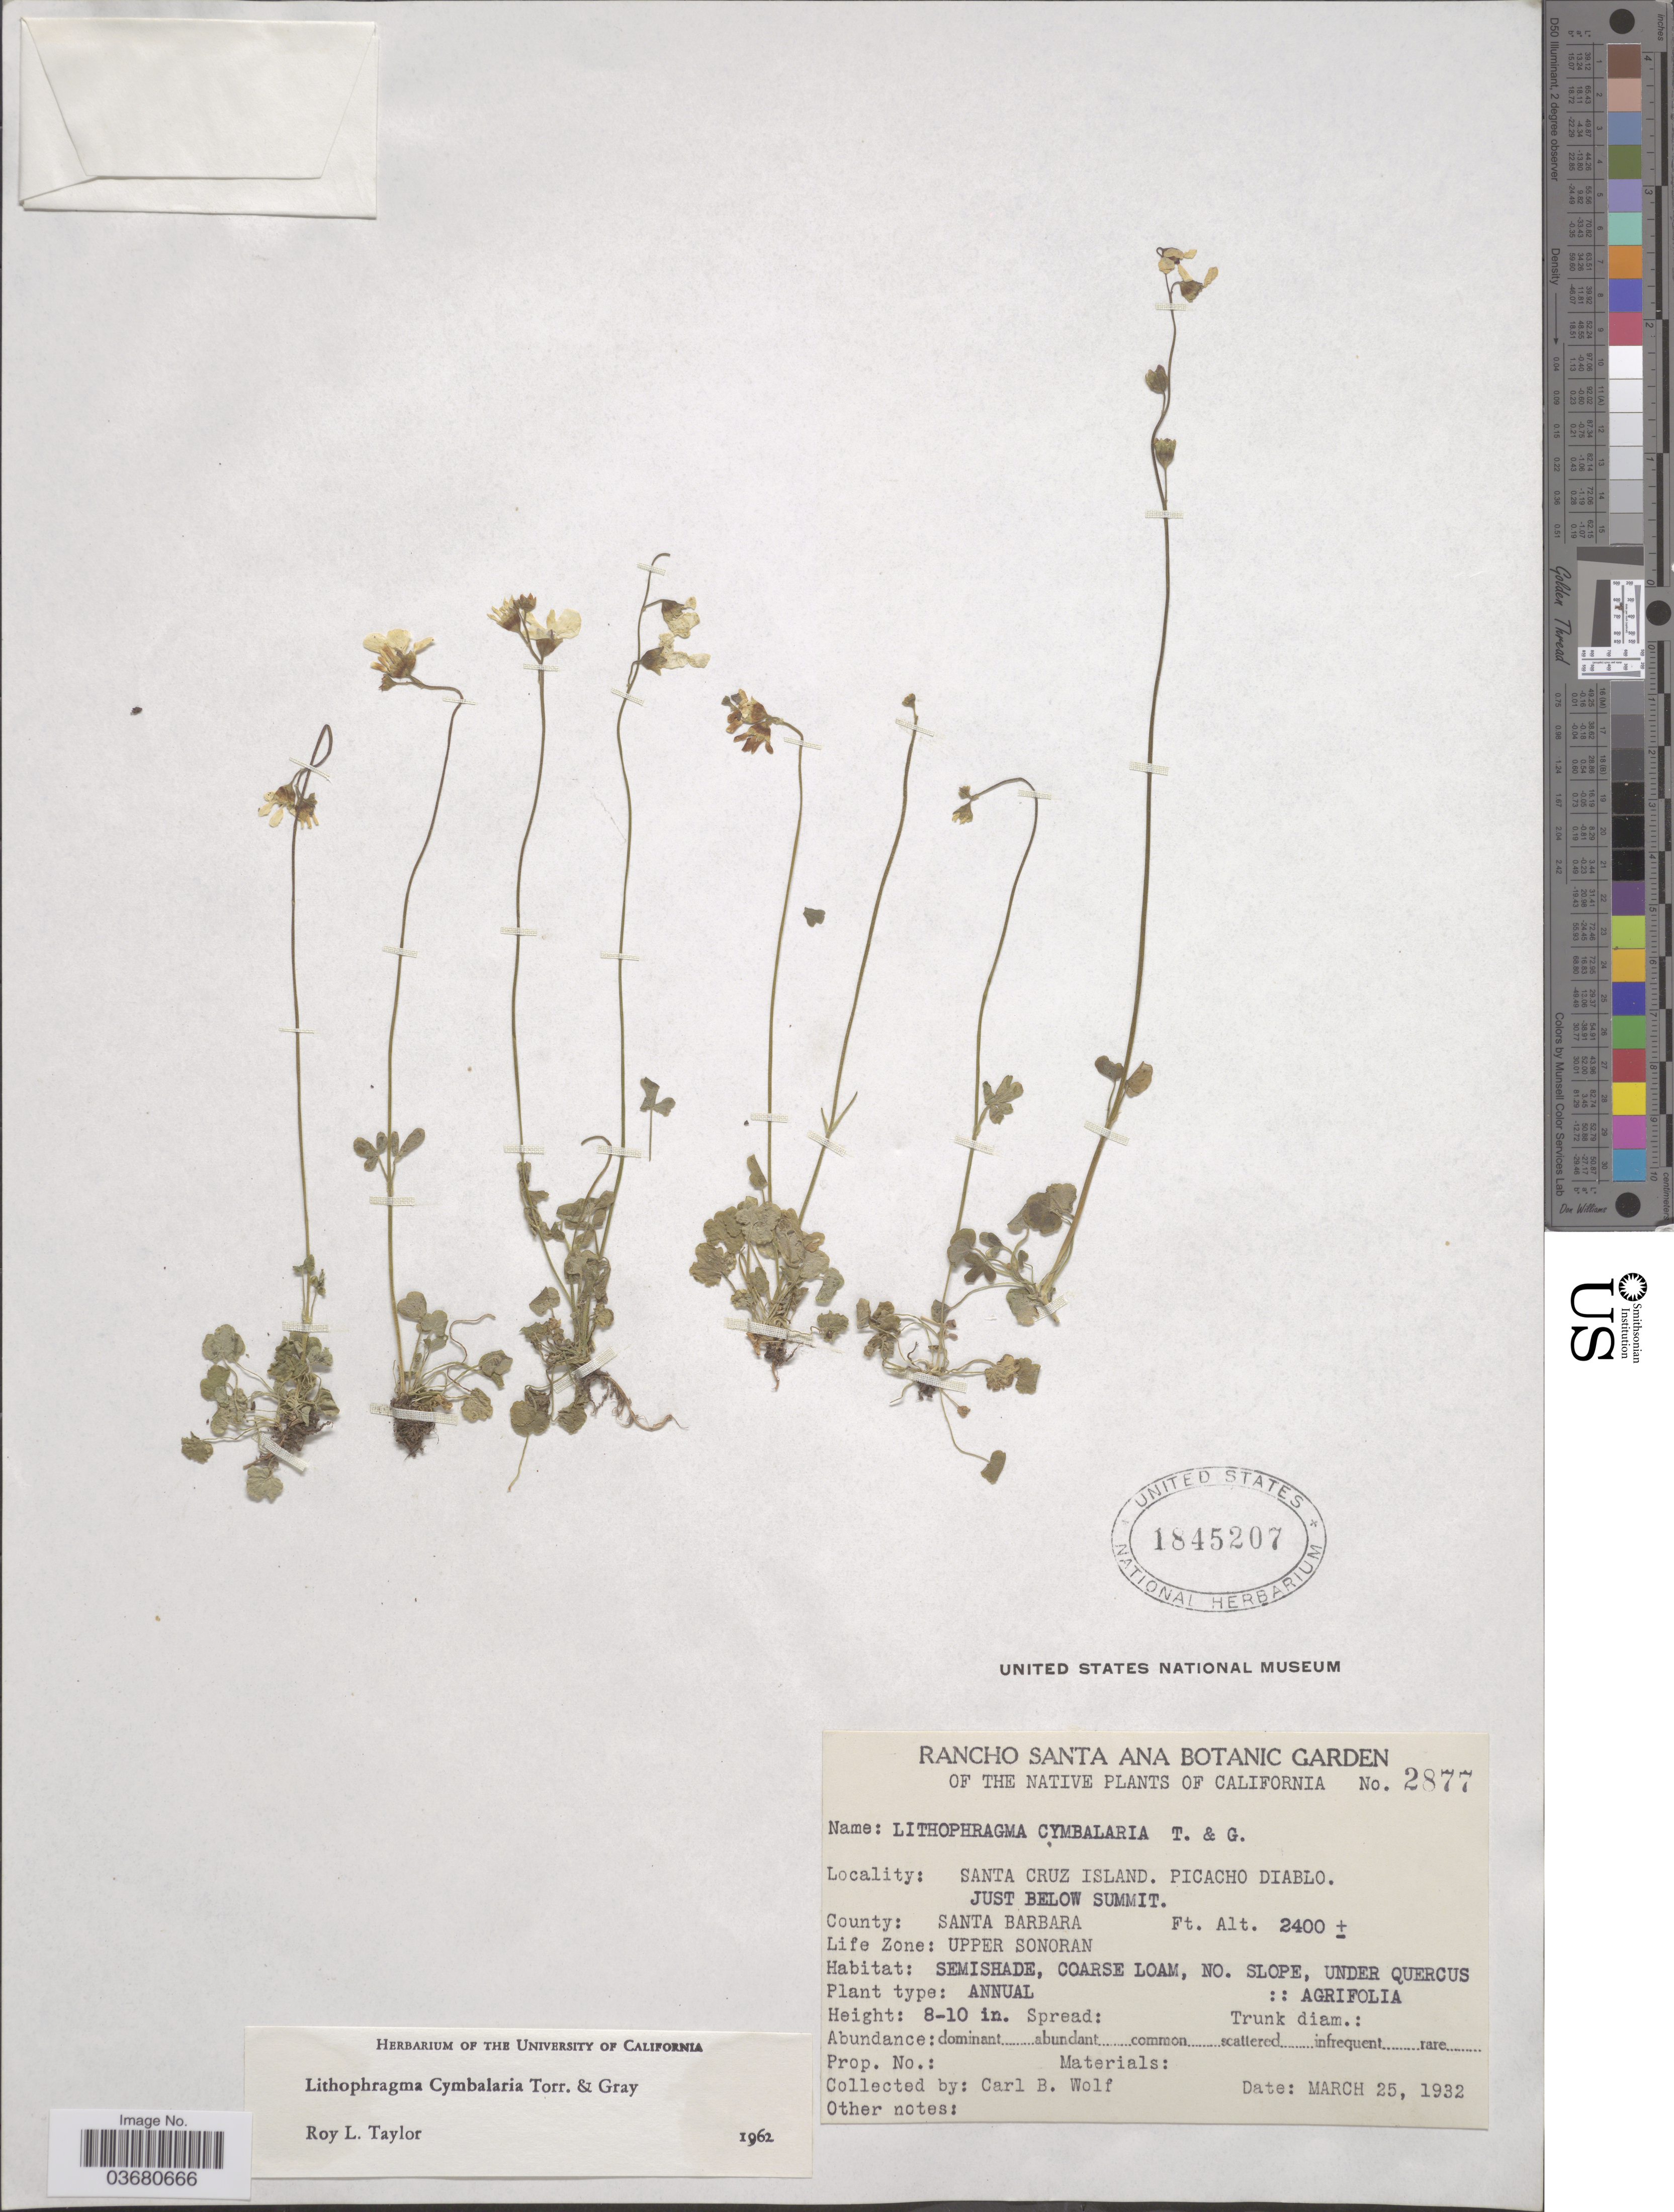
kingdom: Plantae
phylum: Tracheophyta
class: Magnoliopsida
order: Saxifragales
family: Saxifragaceae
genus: Lithophragma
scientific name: Lithophragma cymbalaria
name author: Torr. & A. Gray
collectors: C. B. Wolf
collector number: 2877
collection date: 1932-03-25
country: United States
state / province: California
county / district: Santa Barbara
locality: Santa Cruz Island. Pichacho Diablo. Just below summit. County: Santa Barbara. Life Zone: Upper Sonoran.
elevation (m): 732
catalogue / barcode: US 1845207